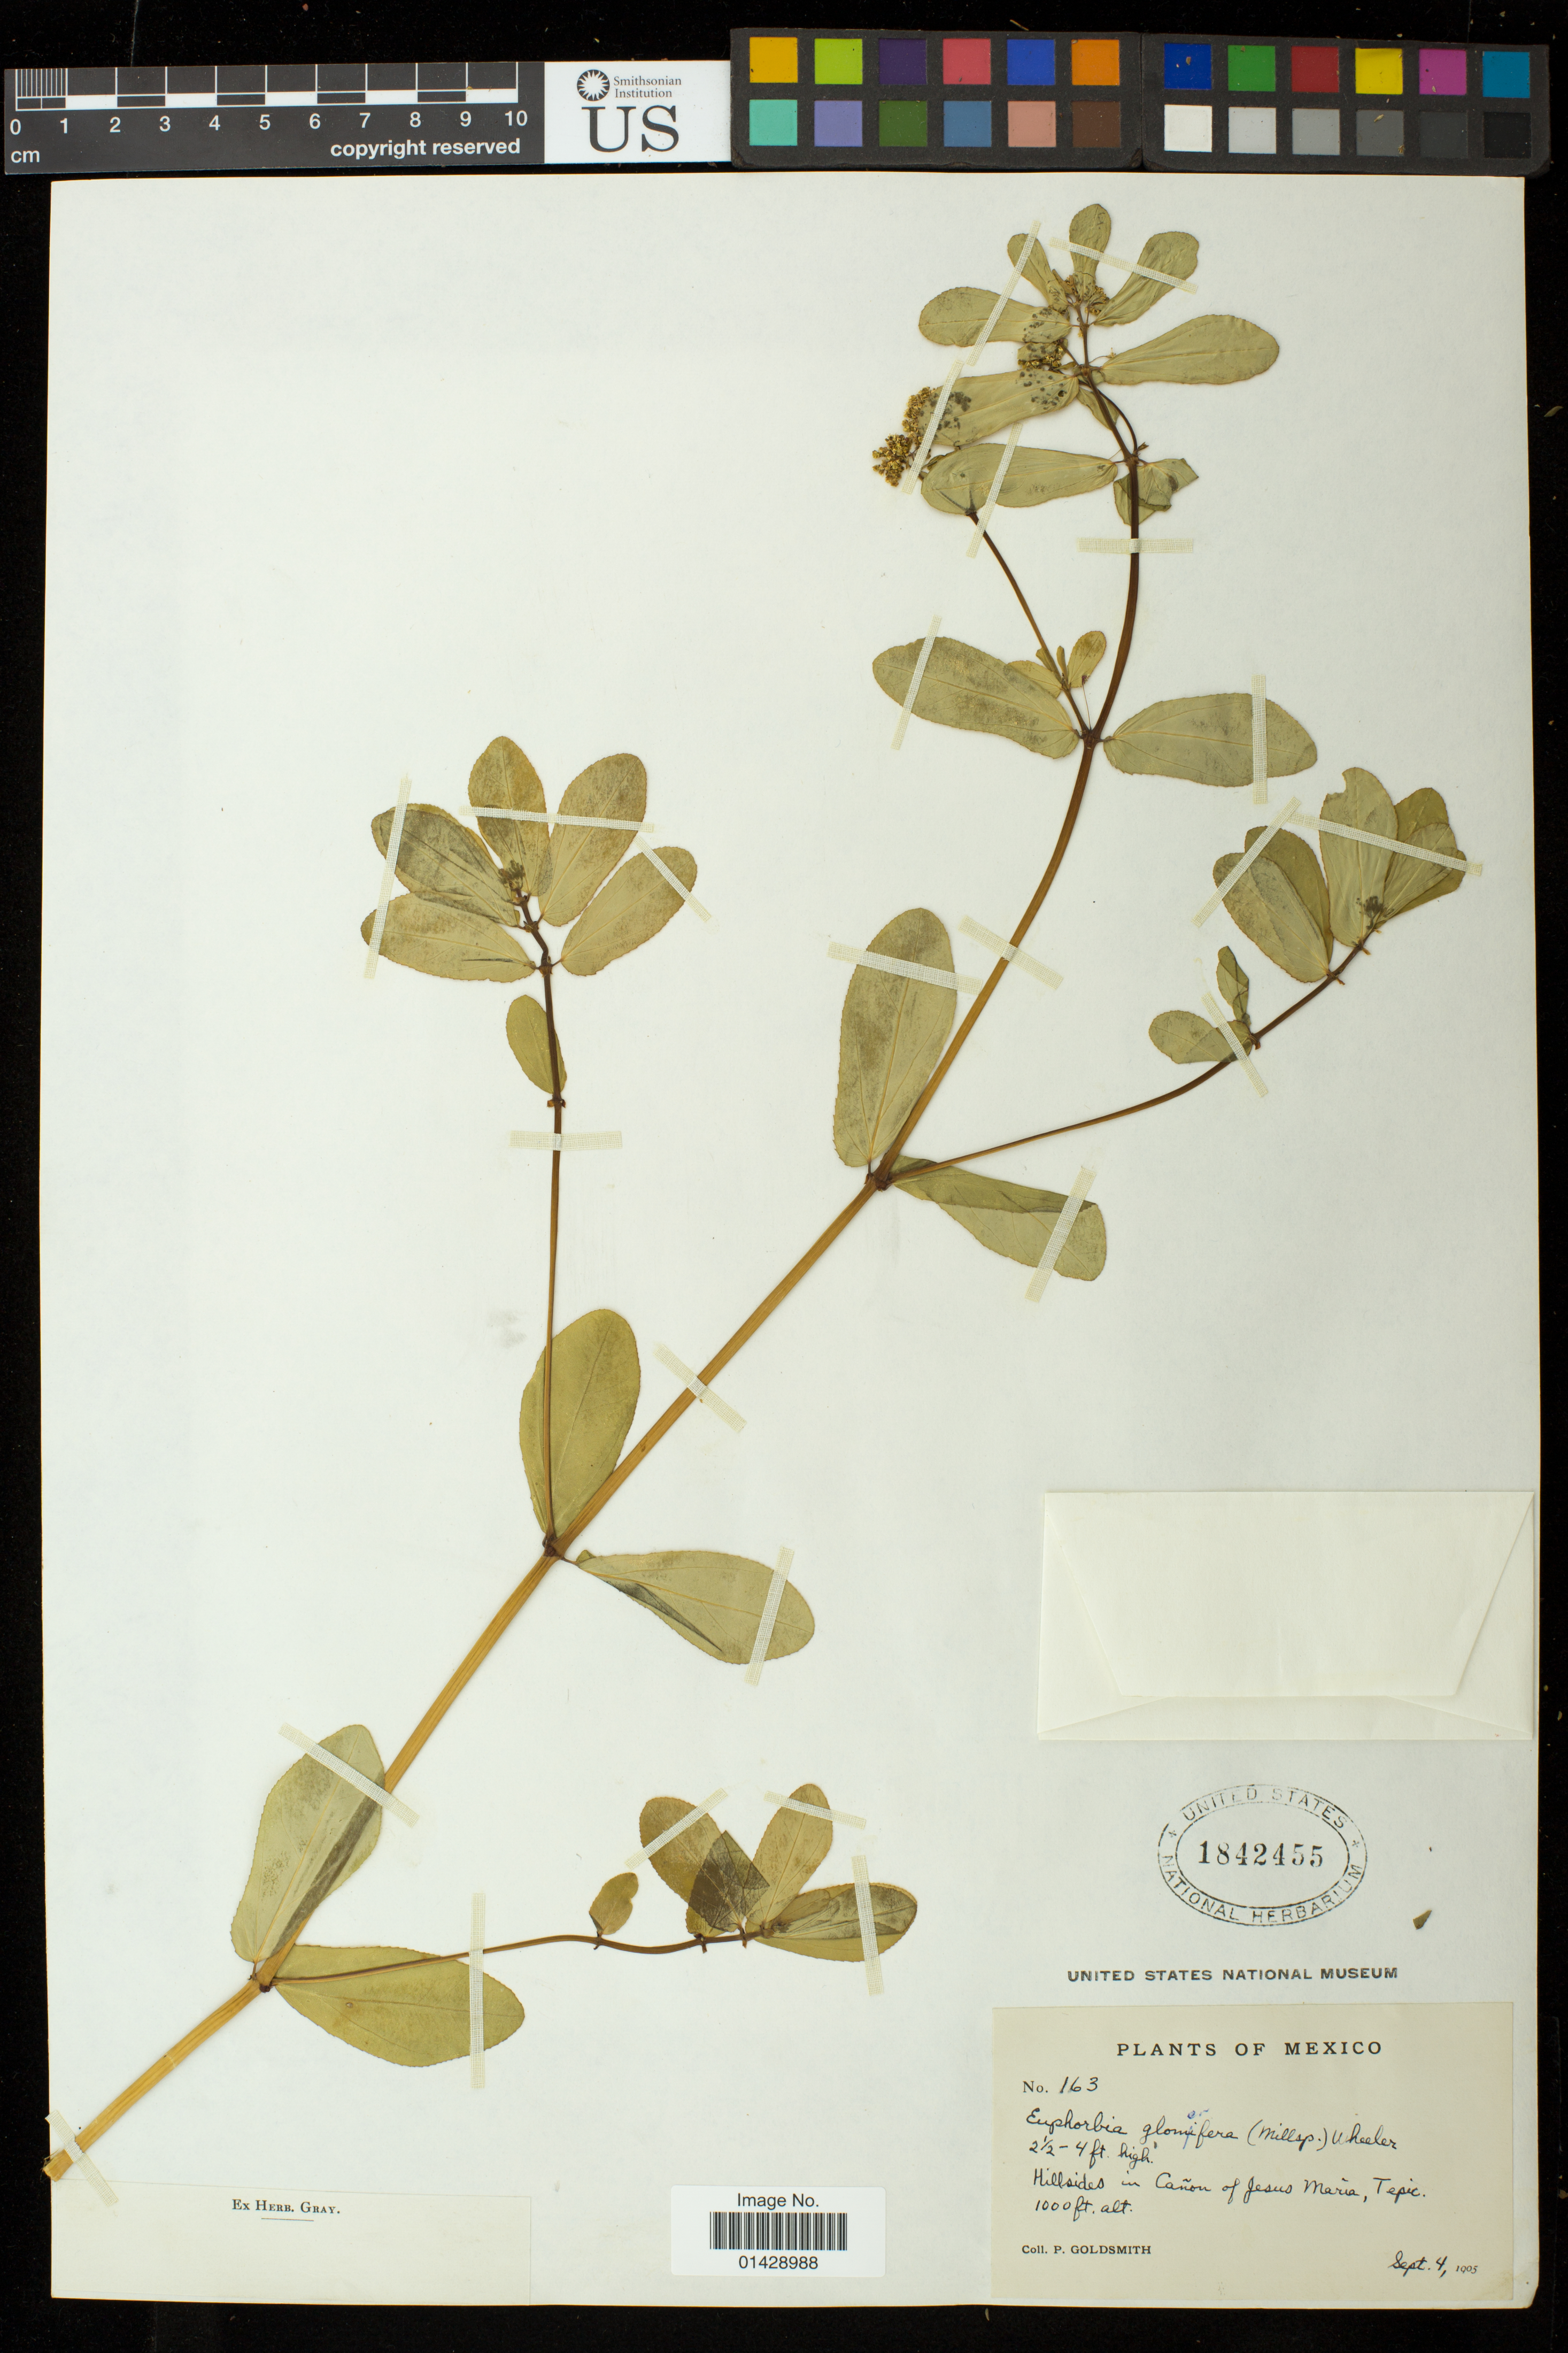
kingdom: Plantae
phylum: Tracheophyta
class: Magnoliopsida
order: Malpighiales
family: Euphorbiaceae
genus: Euphorbia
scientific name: Euphorbia hypericifolia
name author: L.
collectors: P. Goldsmith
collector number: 163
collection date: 1905-09-04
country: Mexico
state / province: Nayarit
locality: Hillside in Canon of Jesus Maria, Tepic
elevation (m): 305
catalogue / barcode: US 1842455